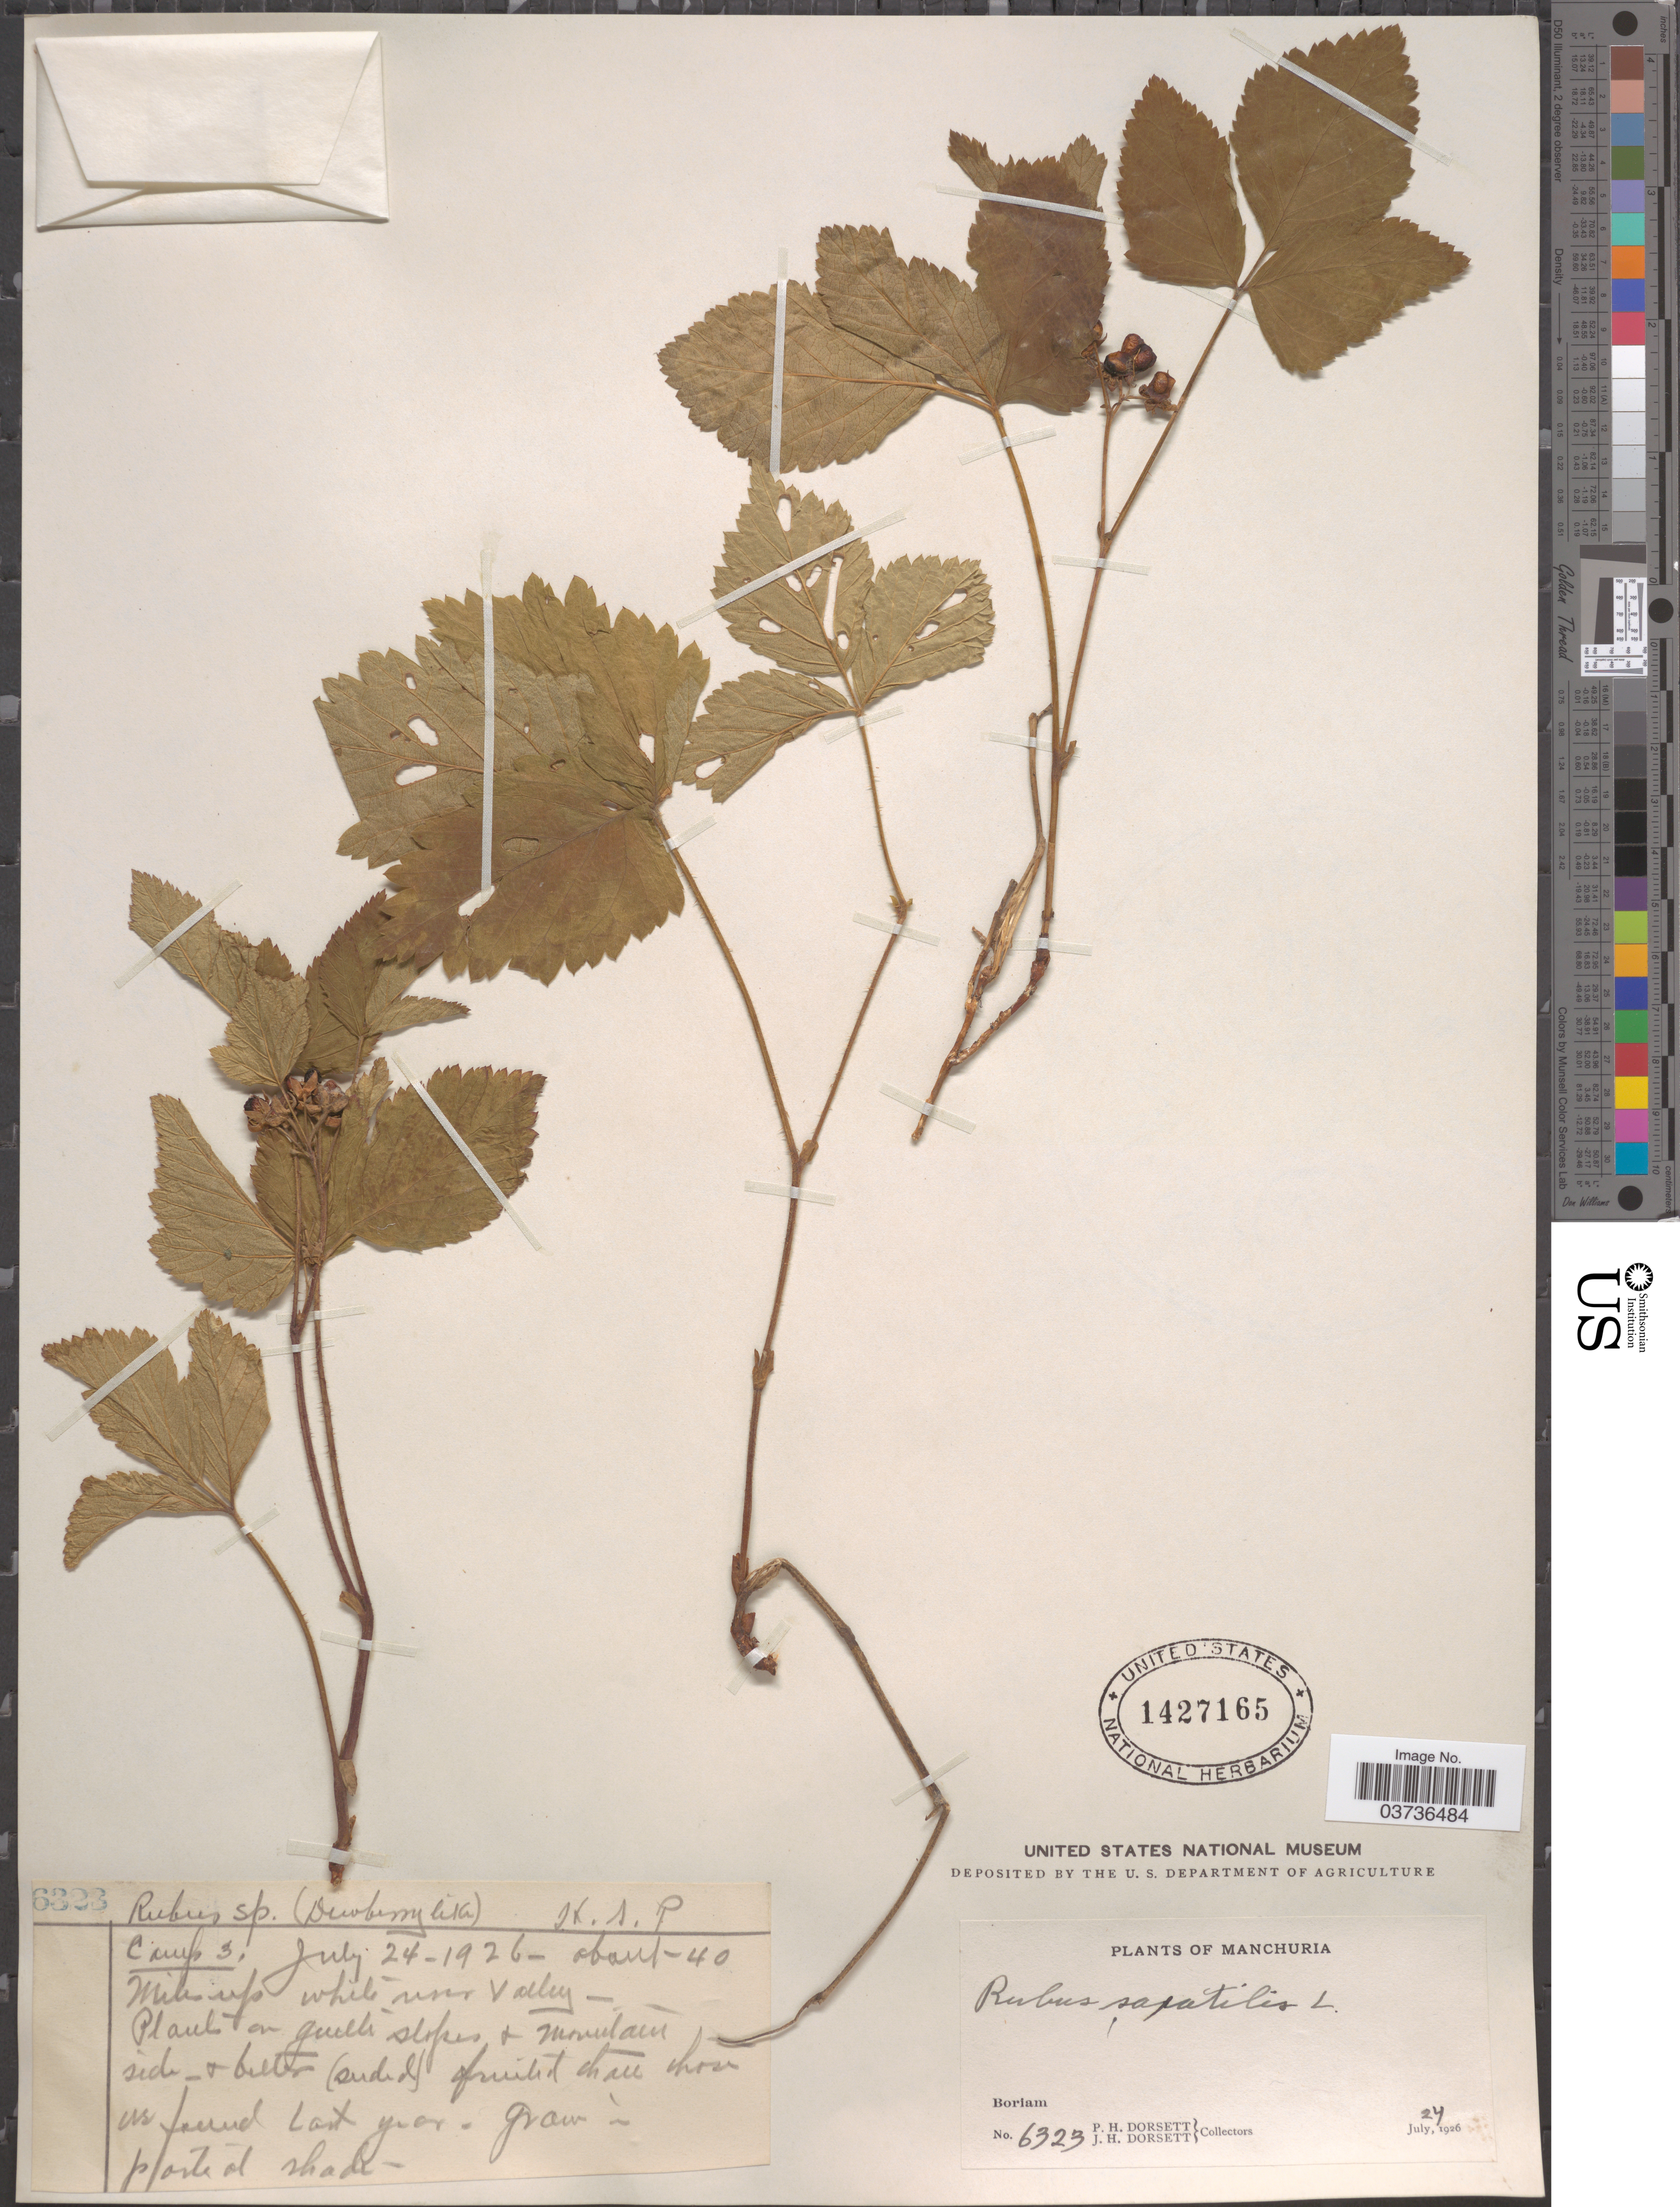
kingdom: Plantae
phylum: Tracheophyta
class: Magnoliopsida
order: Rosales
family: Rosaceae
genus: Rubus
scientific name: Rubus saxatilis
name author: L.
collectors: P. H. Dorsett & J. Dorsett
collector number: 6323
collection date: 1926-07-24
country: China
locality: Manchuria. Boriam. About 40 miles up White river [interpreted] Valley.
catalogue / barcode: US 1427165